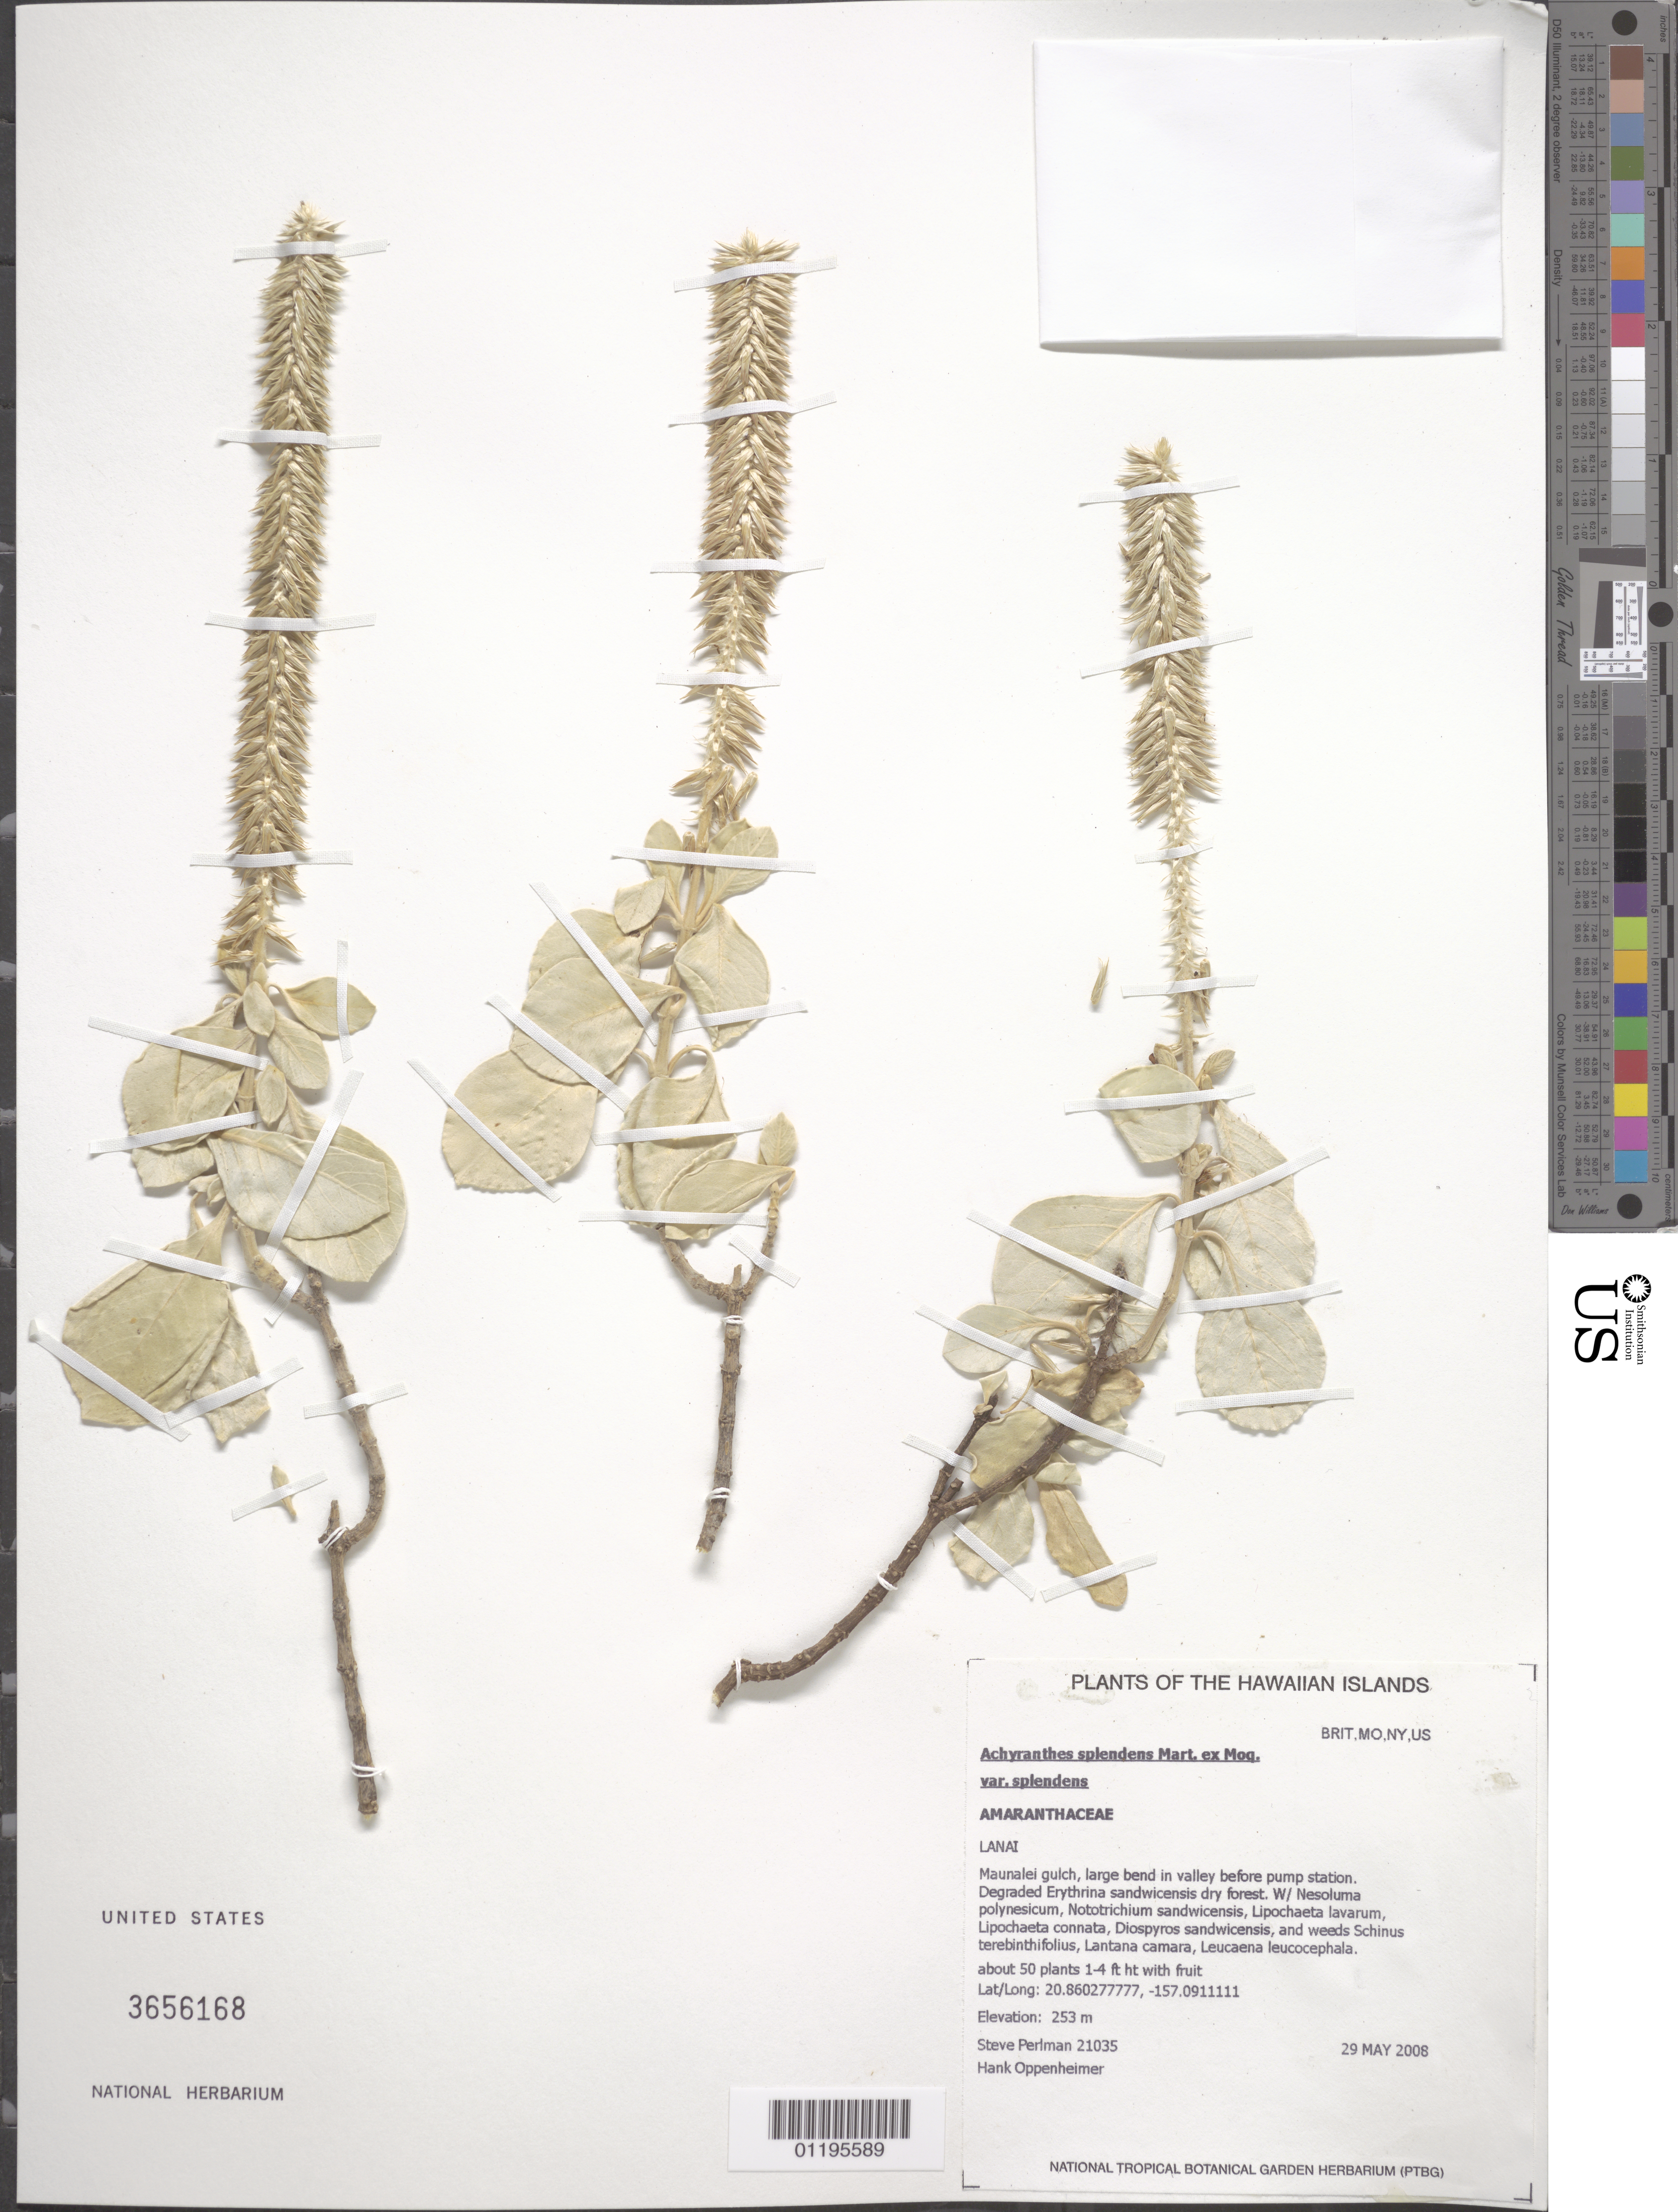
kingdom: Plantae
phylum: Tracheophyta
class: Magnoliopsida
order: Caryophyllales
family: Amaranthaceae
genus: Achyranthes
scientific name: Achyranthes splendens var. splendens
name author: Mart. ex Moq.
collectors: S. P. Perlman & H. L. Oppenheimer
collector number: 21035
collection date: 2008-05-29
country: United States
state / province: Hawaii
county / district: Maui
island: Lana'i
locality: Maunalei Gulch, large bend in valley before pump station.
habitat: Dry forest.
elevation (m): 253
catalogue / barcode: US 3656168